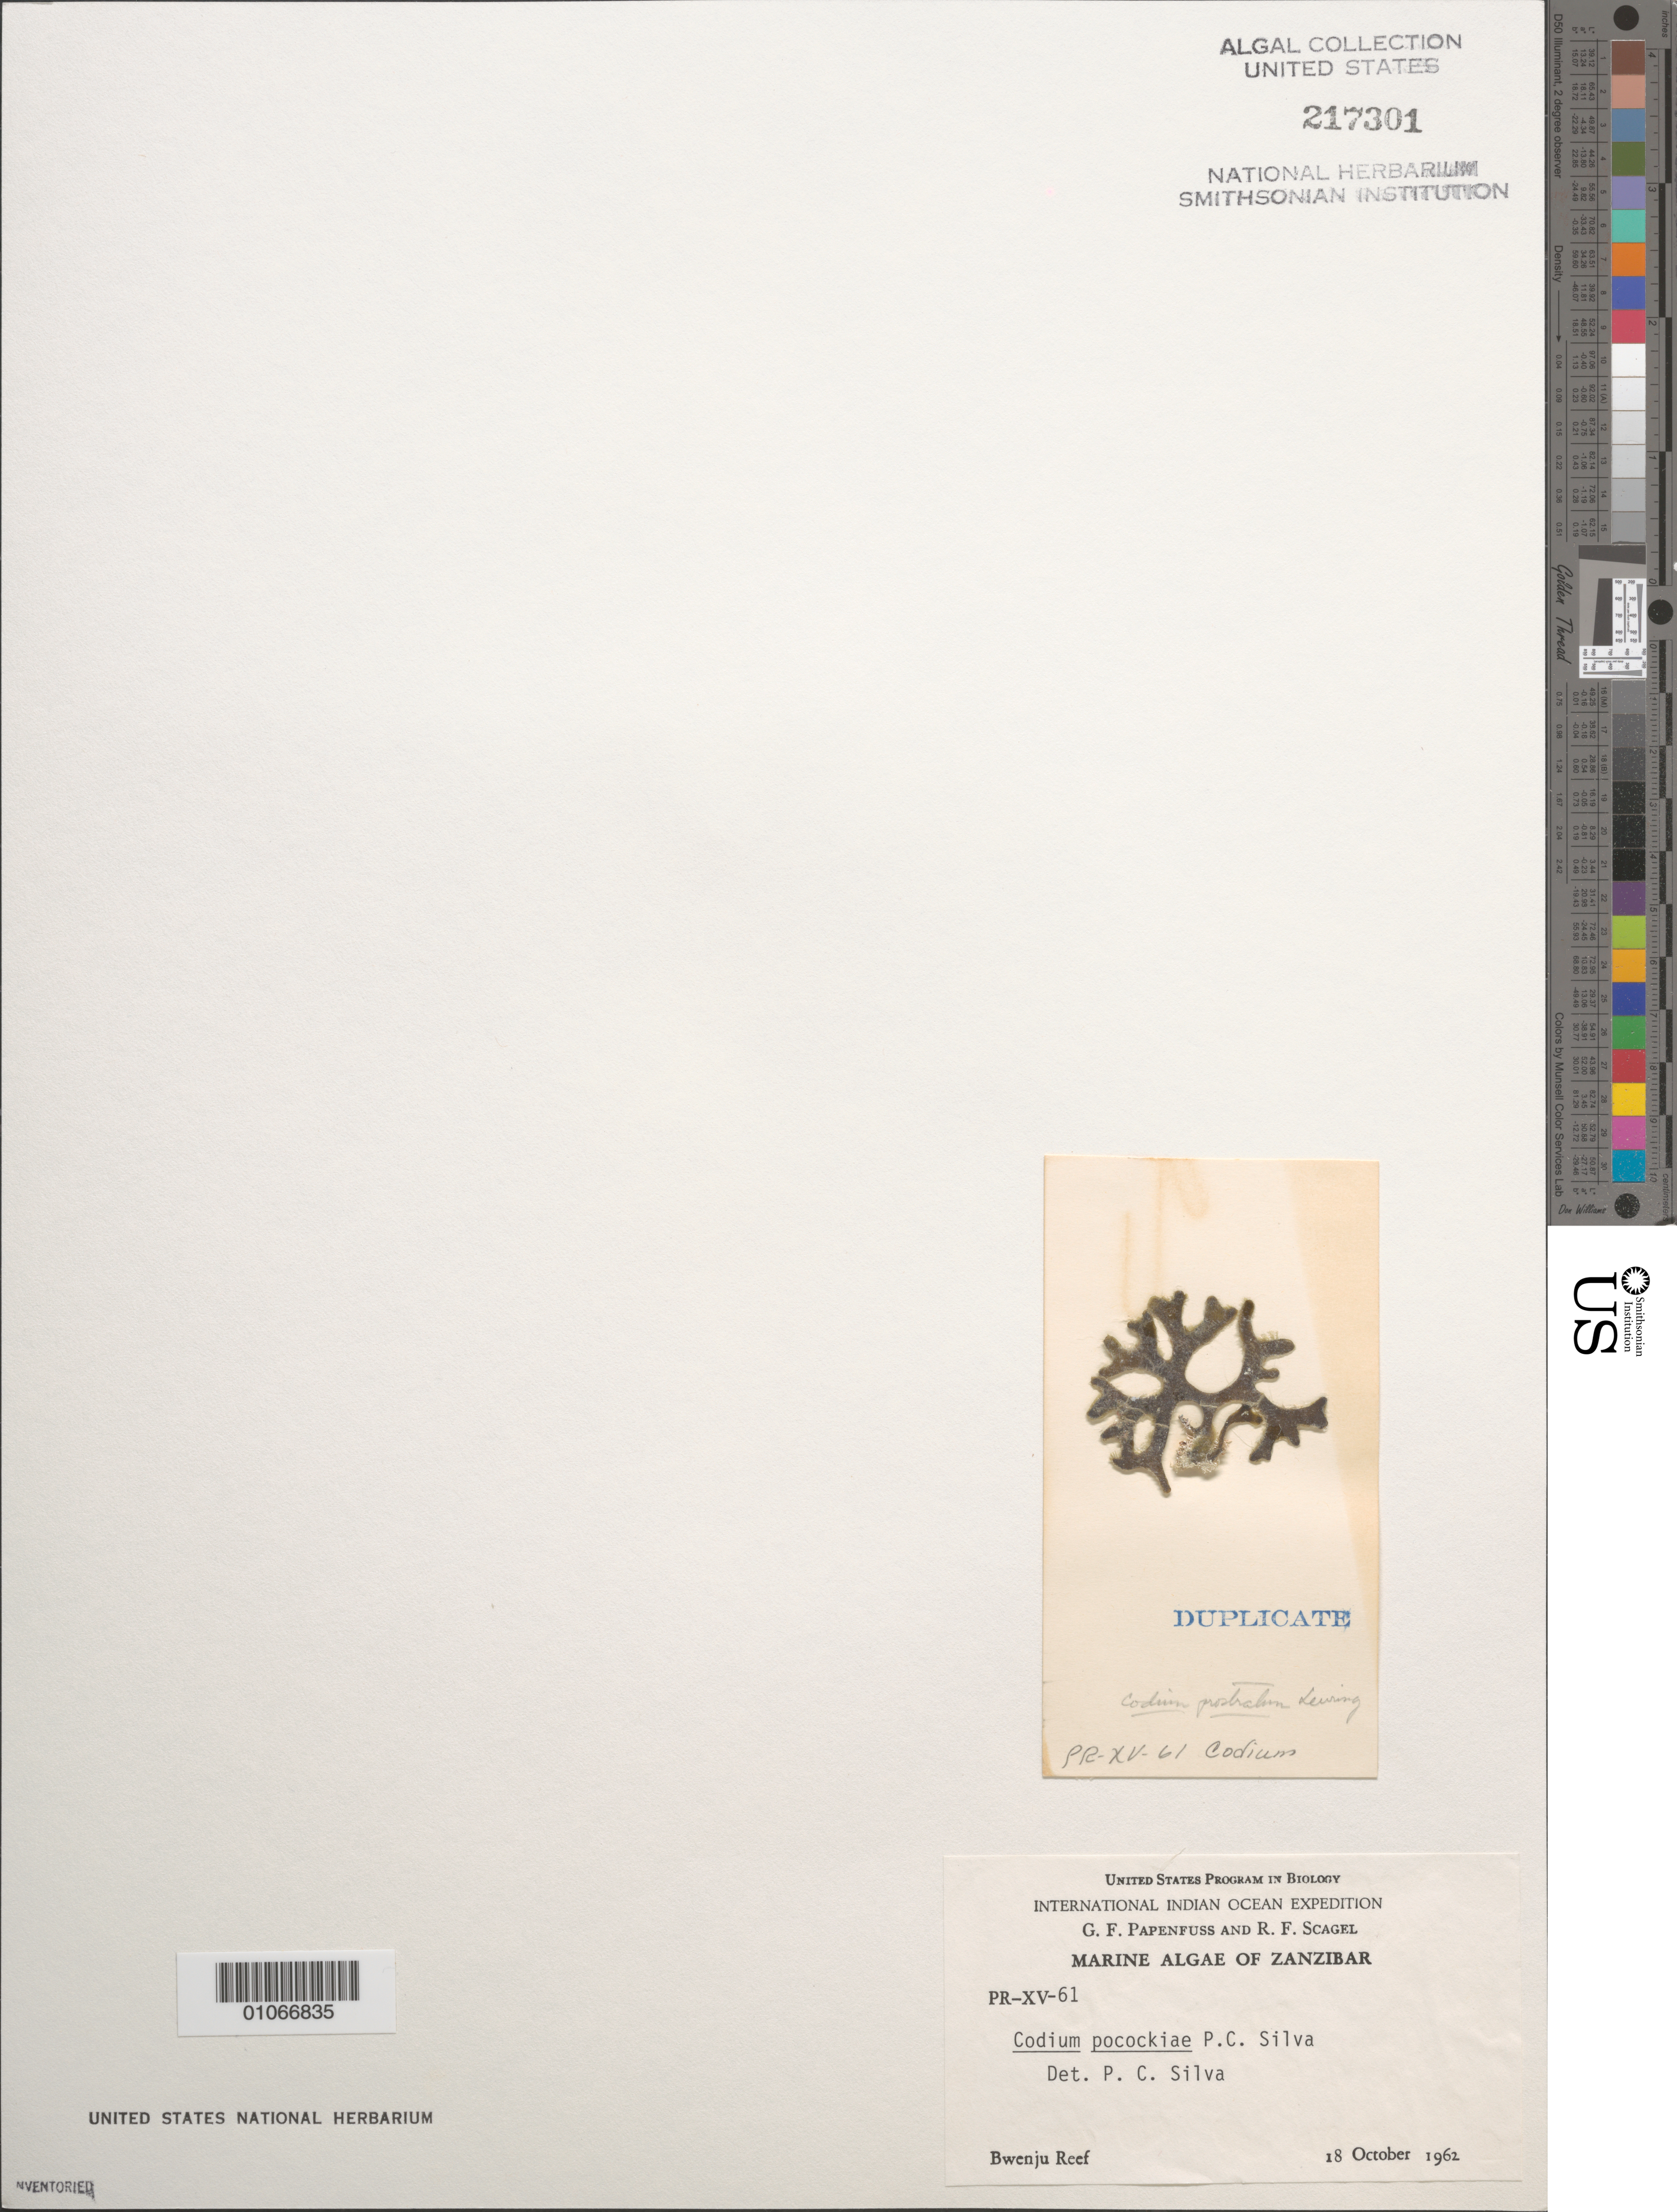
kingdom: Plantae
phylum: Chlorophyta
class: Ulvophyceae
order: Bryopsidales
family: Codiaceae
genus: Codium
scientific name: Codium pocockiae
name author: P.C. Silva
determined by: Silva, P. C.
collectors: G. Papenfuss & R. F. Scagel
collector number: PR-XV-61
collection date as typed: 18 Oct 1962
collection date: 1962-10-18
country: Tanzania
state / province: Zanzibar Central/South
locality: Bwenju Reef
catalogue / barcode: US 217301